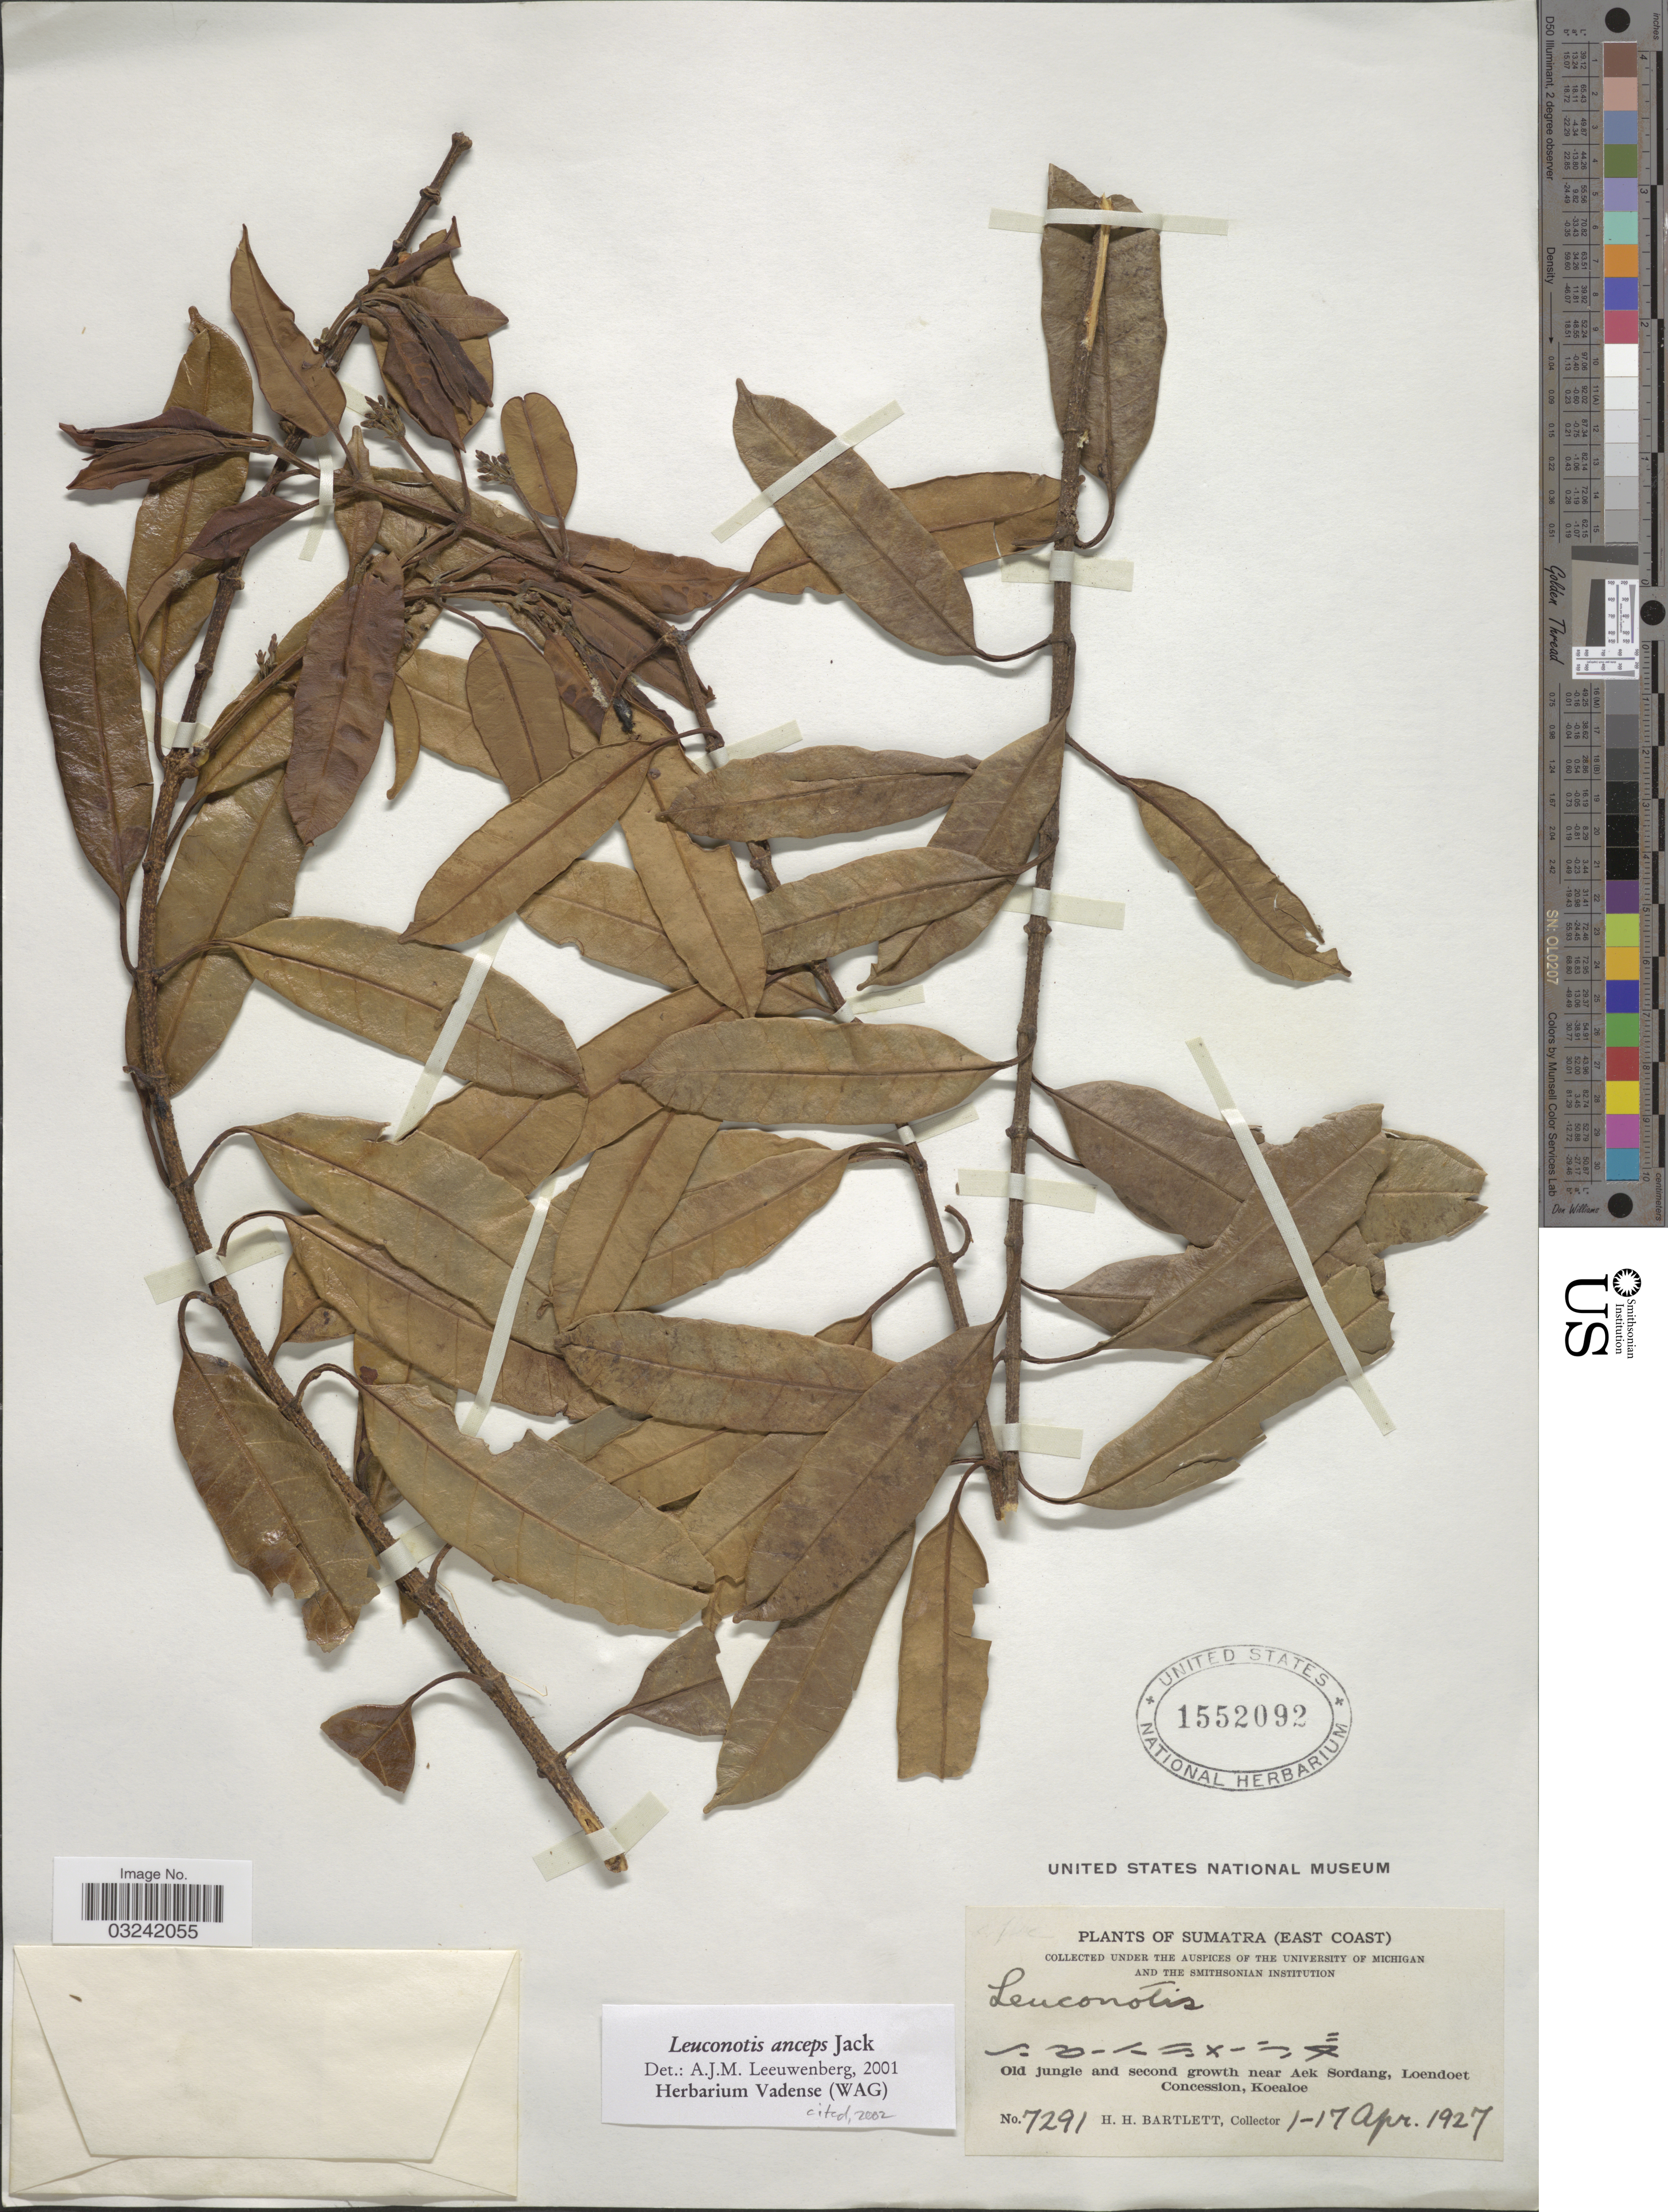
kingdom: Plantae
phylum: Tracheophyta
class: Magnoliopsida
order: Gentianales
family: Apocynaceae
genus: Leuconotis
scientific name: Leuconotis anceps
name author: Jack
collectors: H. H. Bartlett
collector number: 7291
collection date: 1927-04-01/1927-04-17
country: Indonesia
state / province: Sumatra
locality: Sumatra (East Coast), Old jungle and second growth near Aek Sordang, Loendoet Concession, Koealoe.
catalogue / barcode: US 1552092